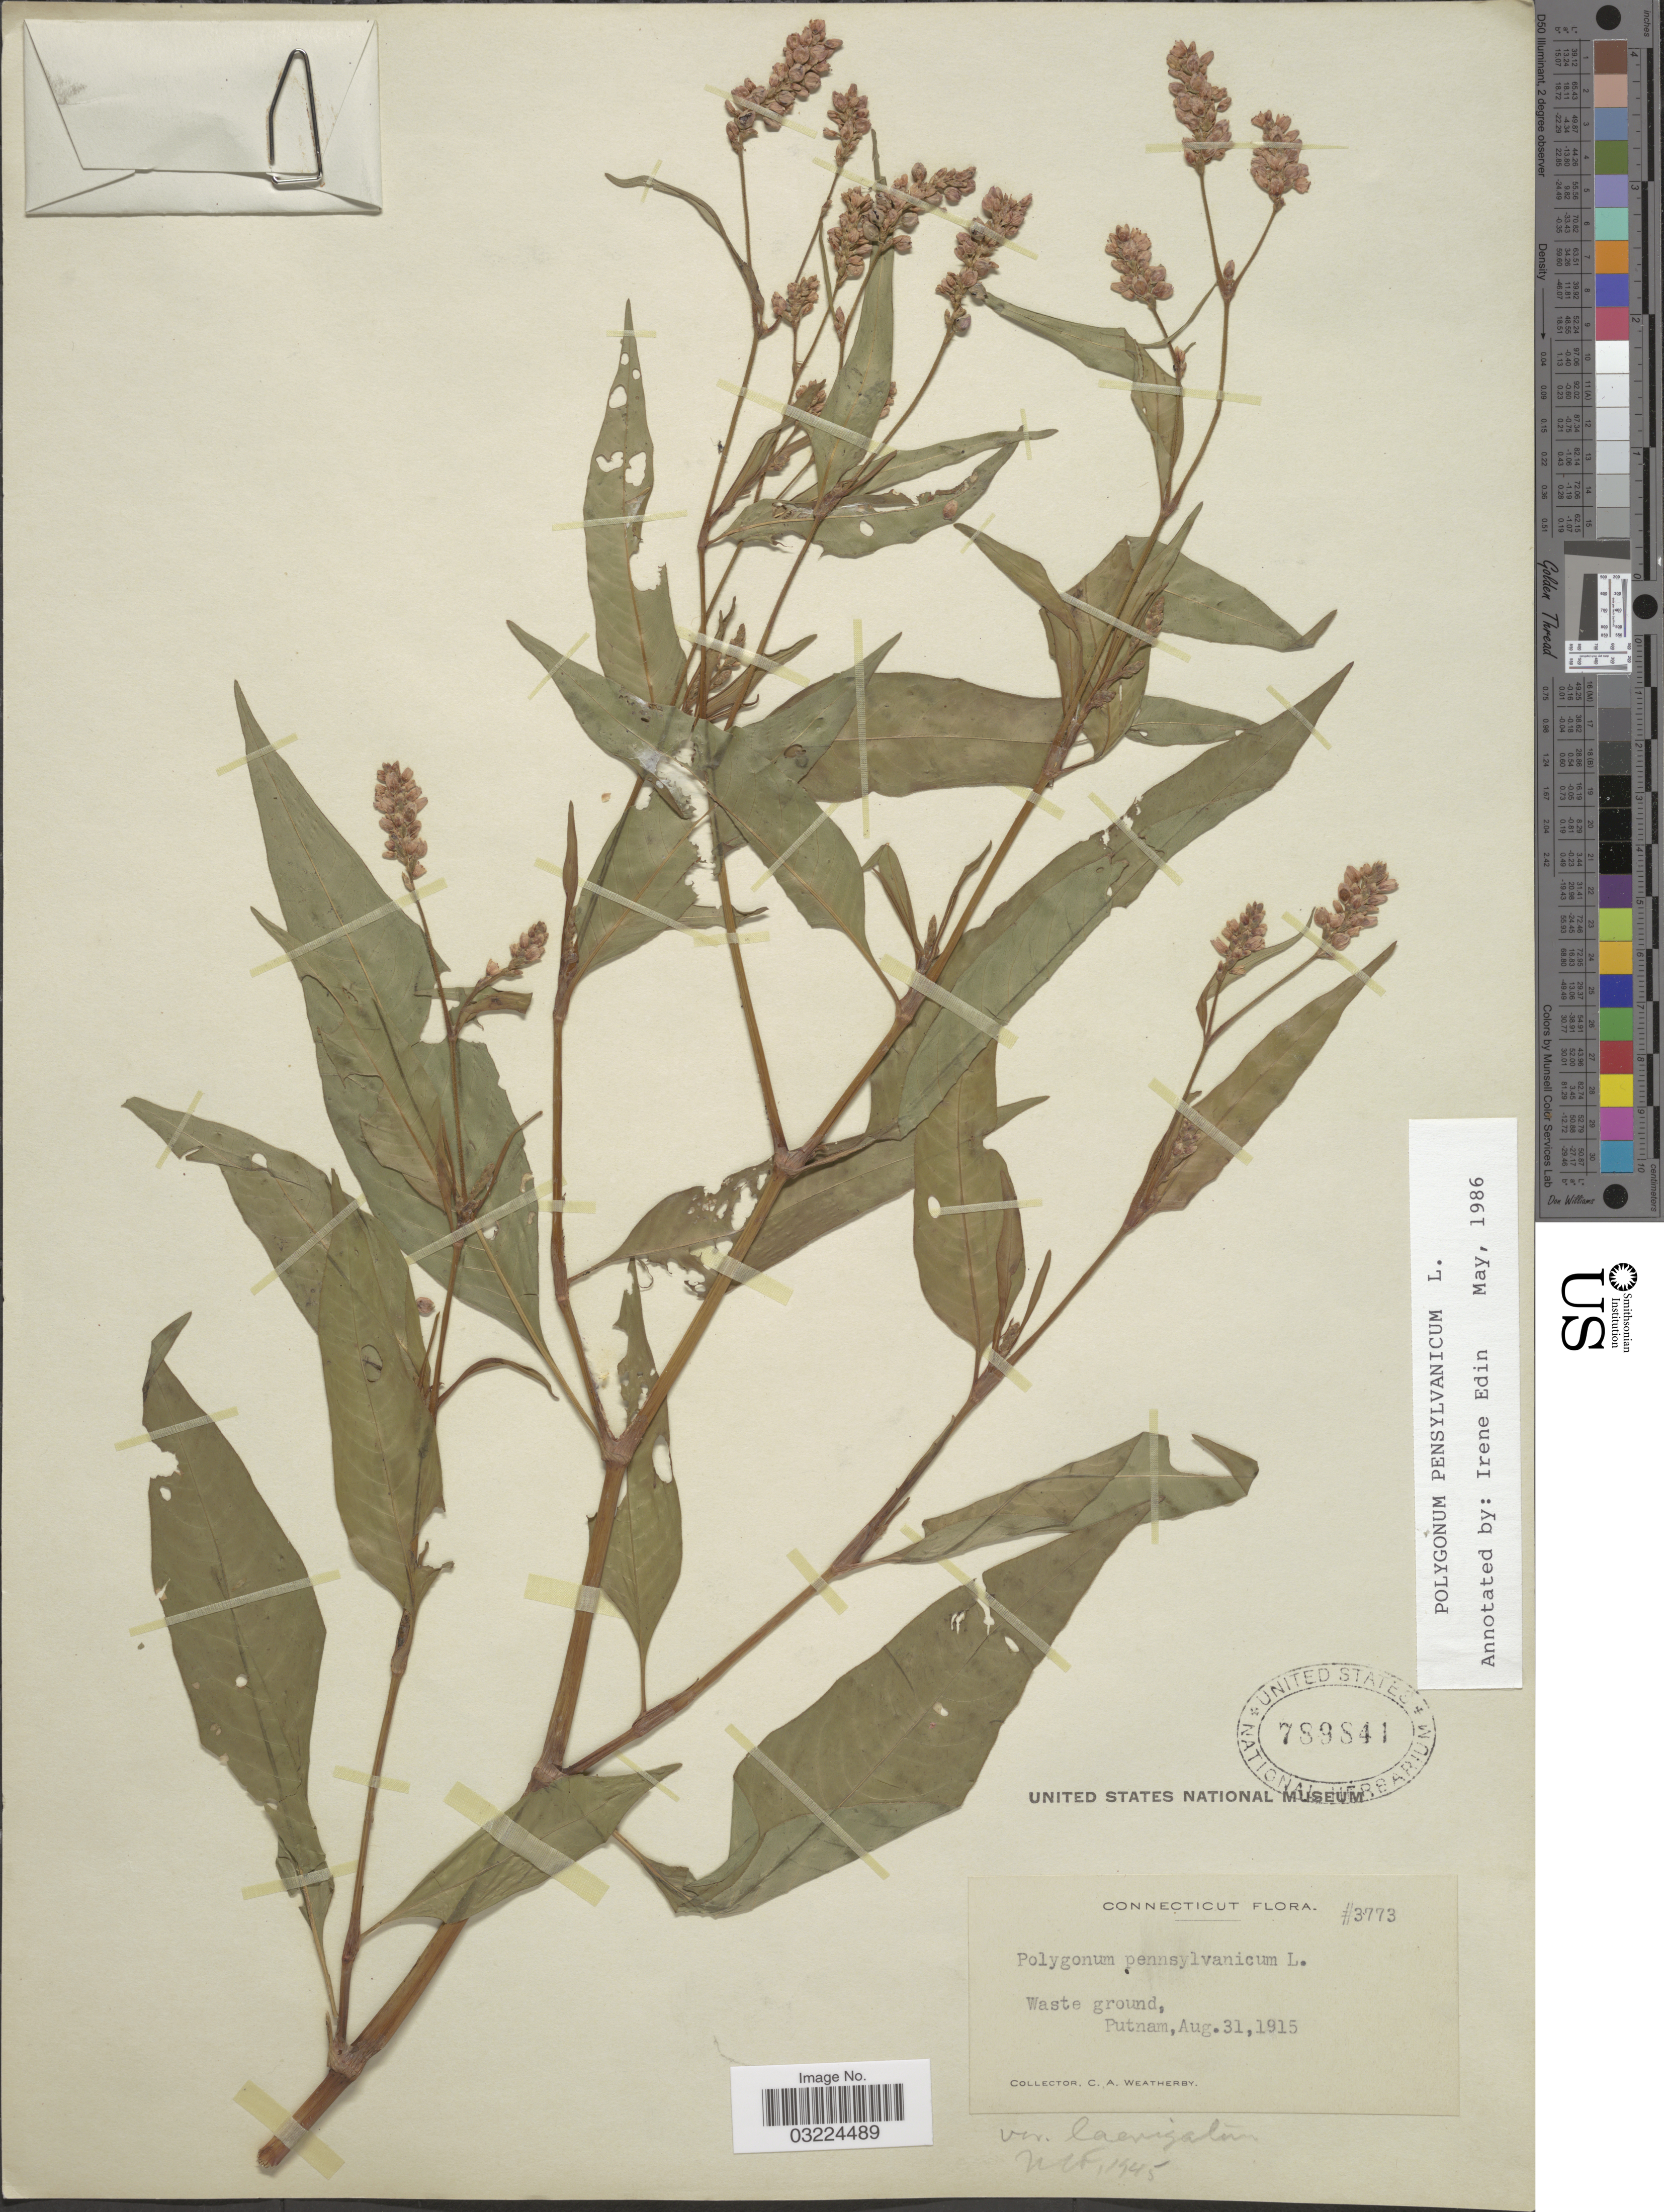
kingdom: Plantae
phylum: Tracheophyta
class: Magnoliopsida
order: Caryophyllales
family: Polygonaceae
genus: Persicaria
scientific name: Persicaria pensylvanica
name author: (L.) M. Gómez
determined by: Atha, D. E.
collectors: C. A. Weatherby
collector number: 3773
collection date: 1915-08-31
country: United States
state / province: Connecticut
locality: Putnam.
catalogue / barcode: US 789841